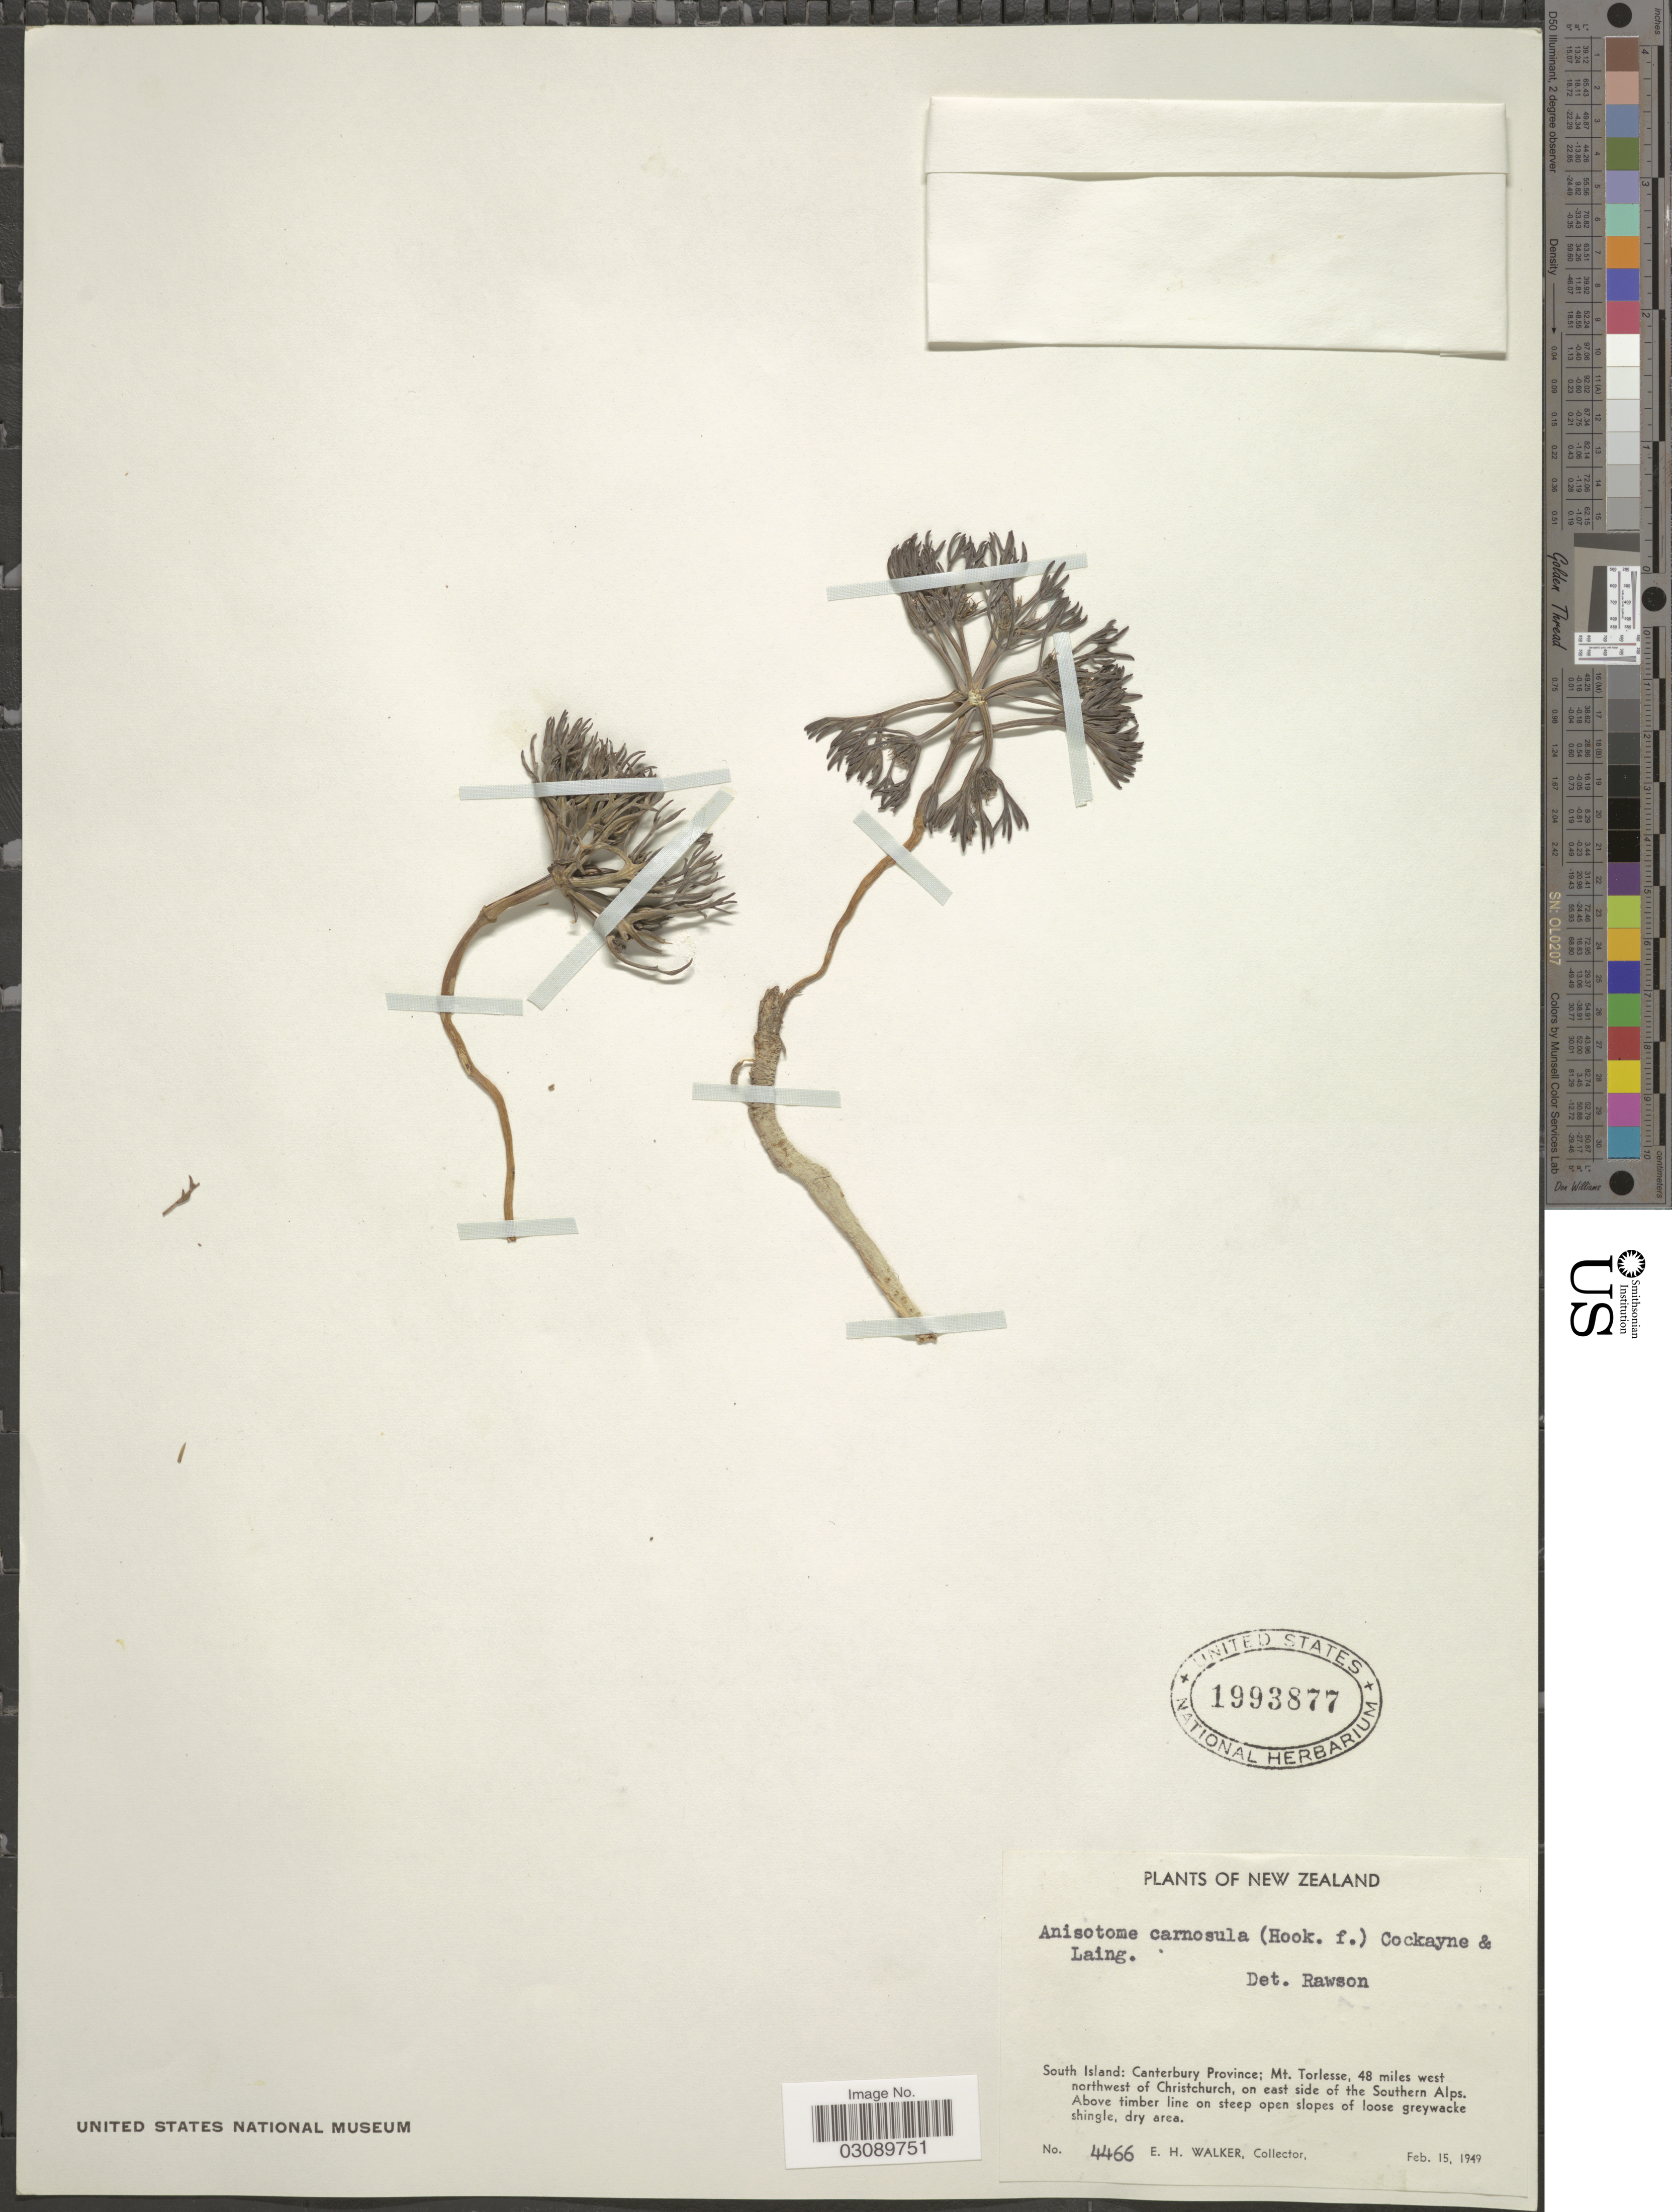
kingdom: Plantae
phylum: Tracheophyta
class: Magnoliopsida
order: Apiales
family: Apiaceae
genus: Anisotome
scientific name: Anisotome carnosula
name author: (Hook. f.) Cockayne & Laing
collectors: E. H. Walker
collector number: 4466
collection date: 1949-02-15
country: New Zealand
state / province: Canterbury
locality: South Island: Mt. Torlesse, 48 miles west northwest of Christchurch, on east side of the Southern Alps.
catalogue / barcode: US 1993877